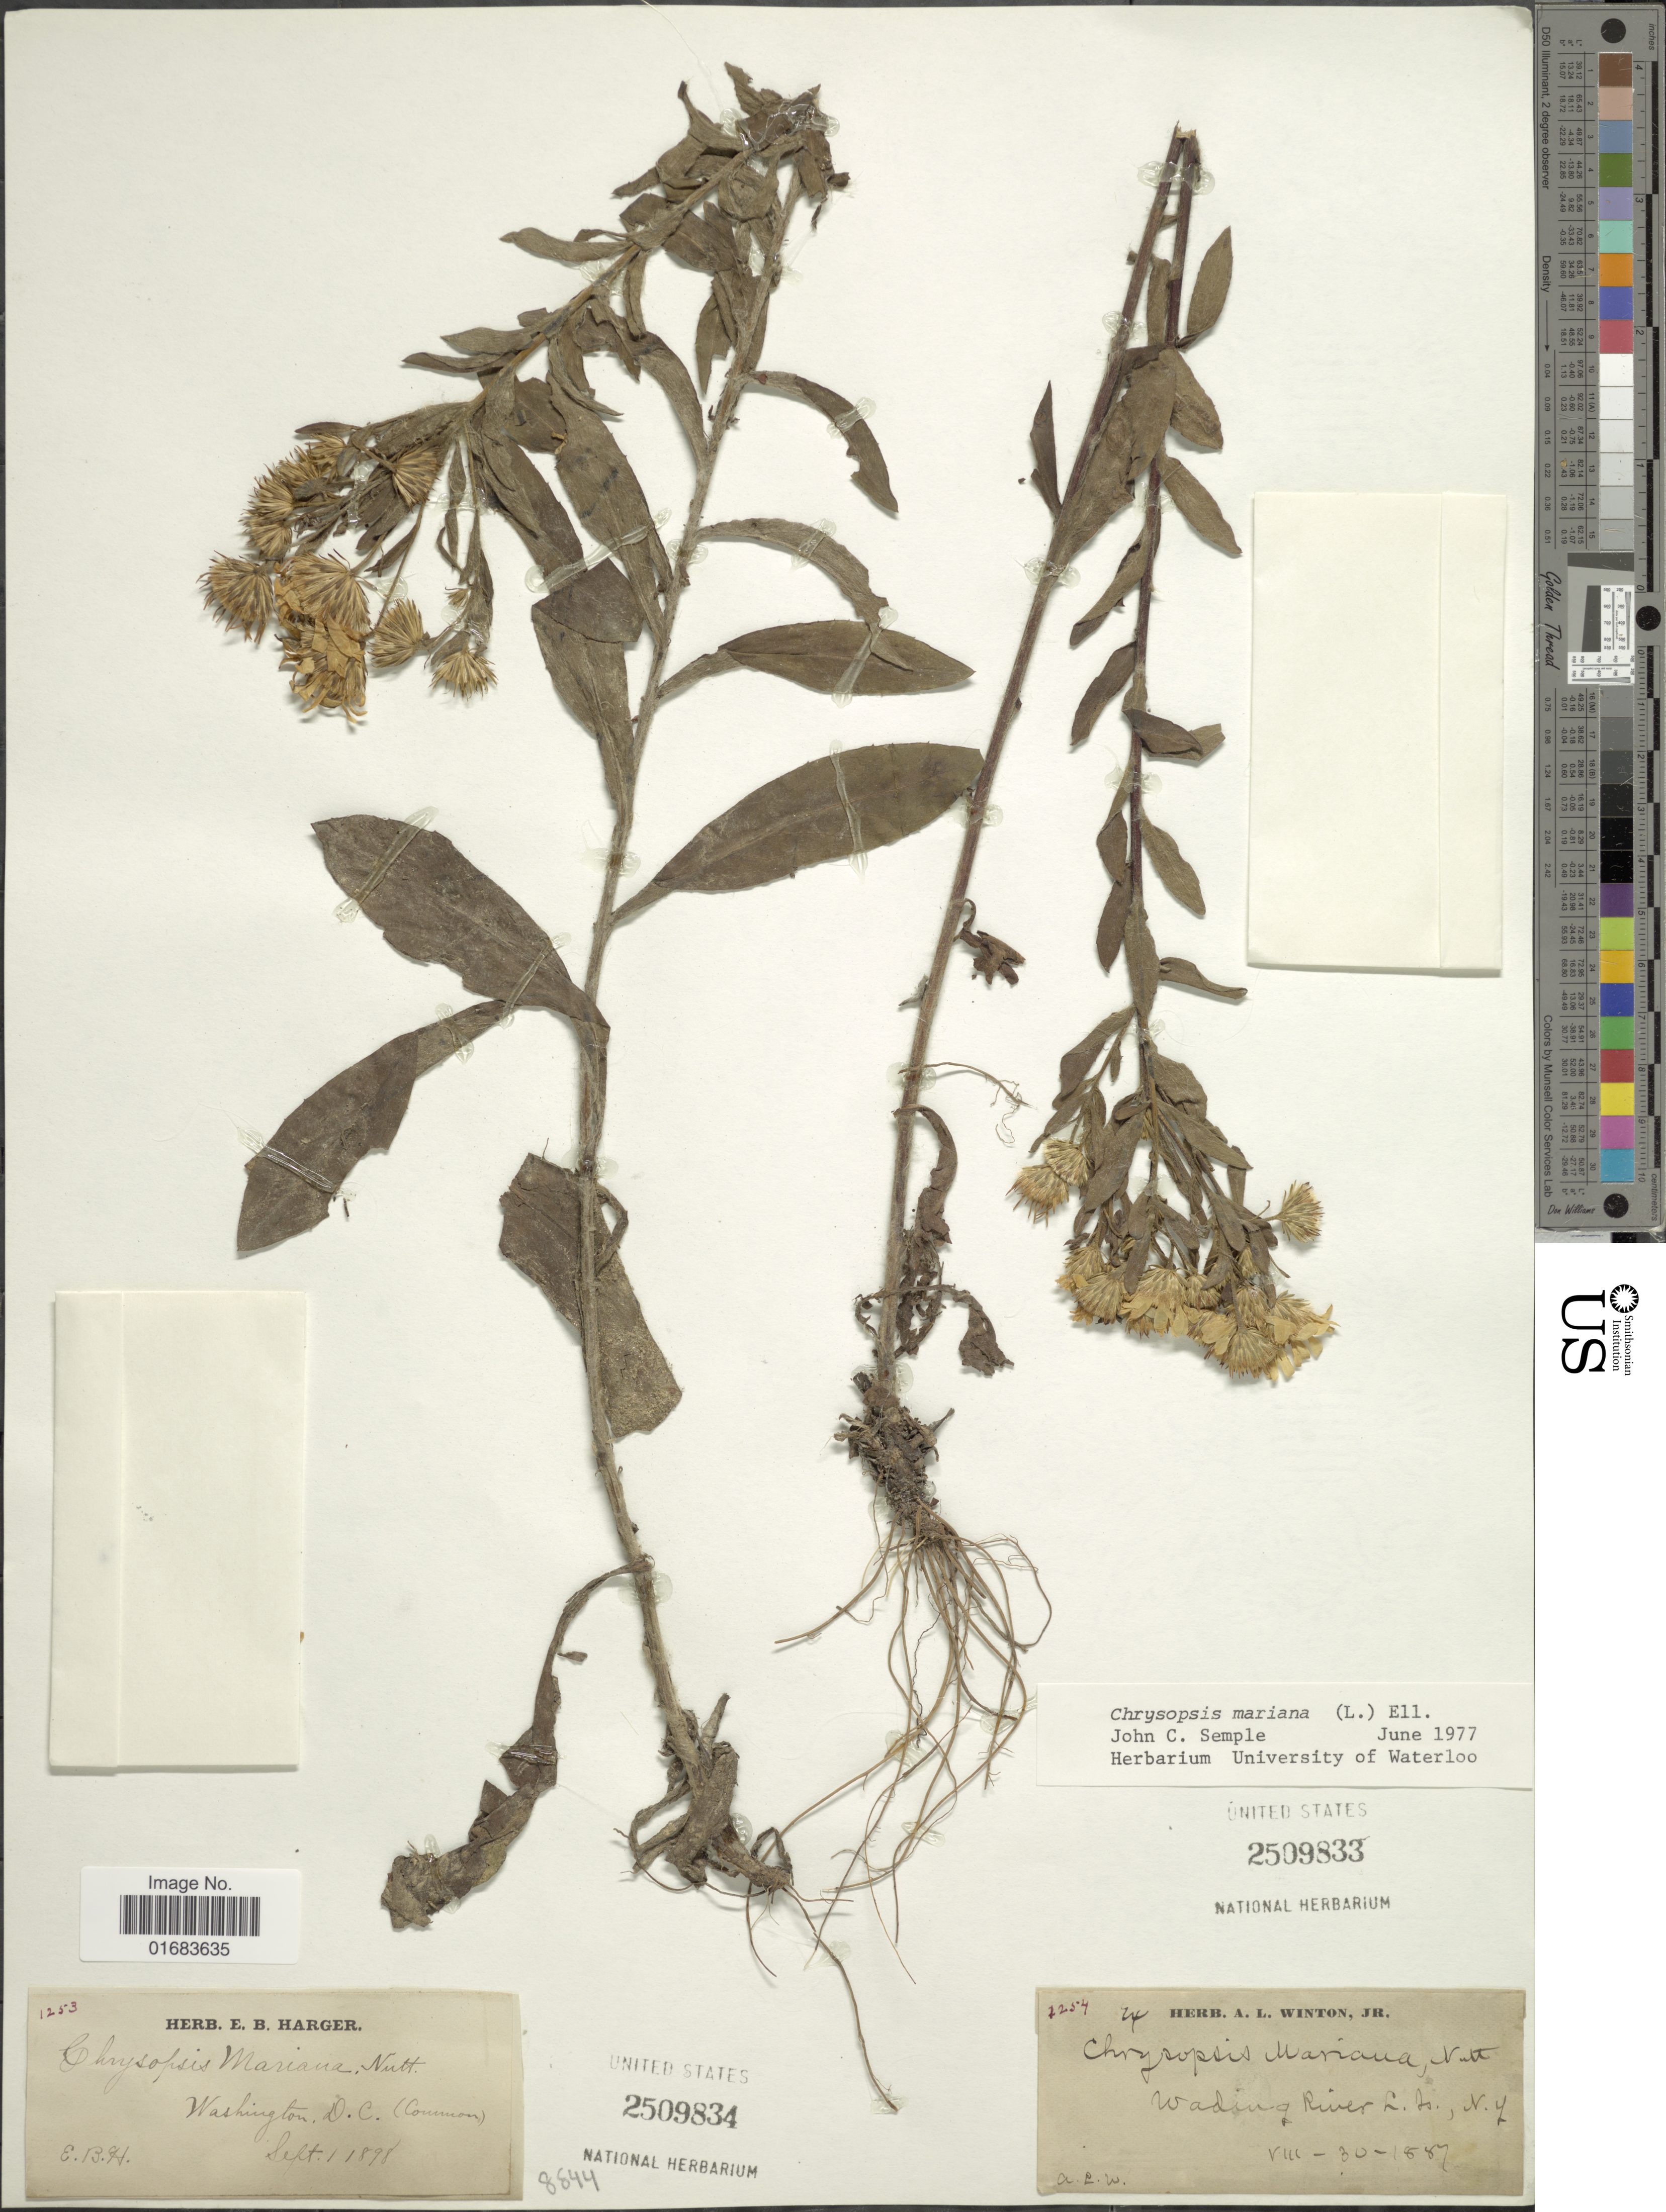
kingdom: Plantae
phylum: Tracheophyta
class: Magnoliopsida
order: Asterales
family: Asteraceae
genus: Chrysopsis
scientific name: Chrysopsis mariana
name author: (L.) Elliott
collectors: E. B. Harger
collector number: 1253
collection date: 1898-09-01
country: United States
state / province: District of Columbia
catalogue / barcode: US 2509833